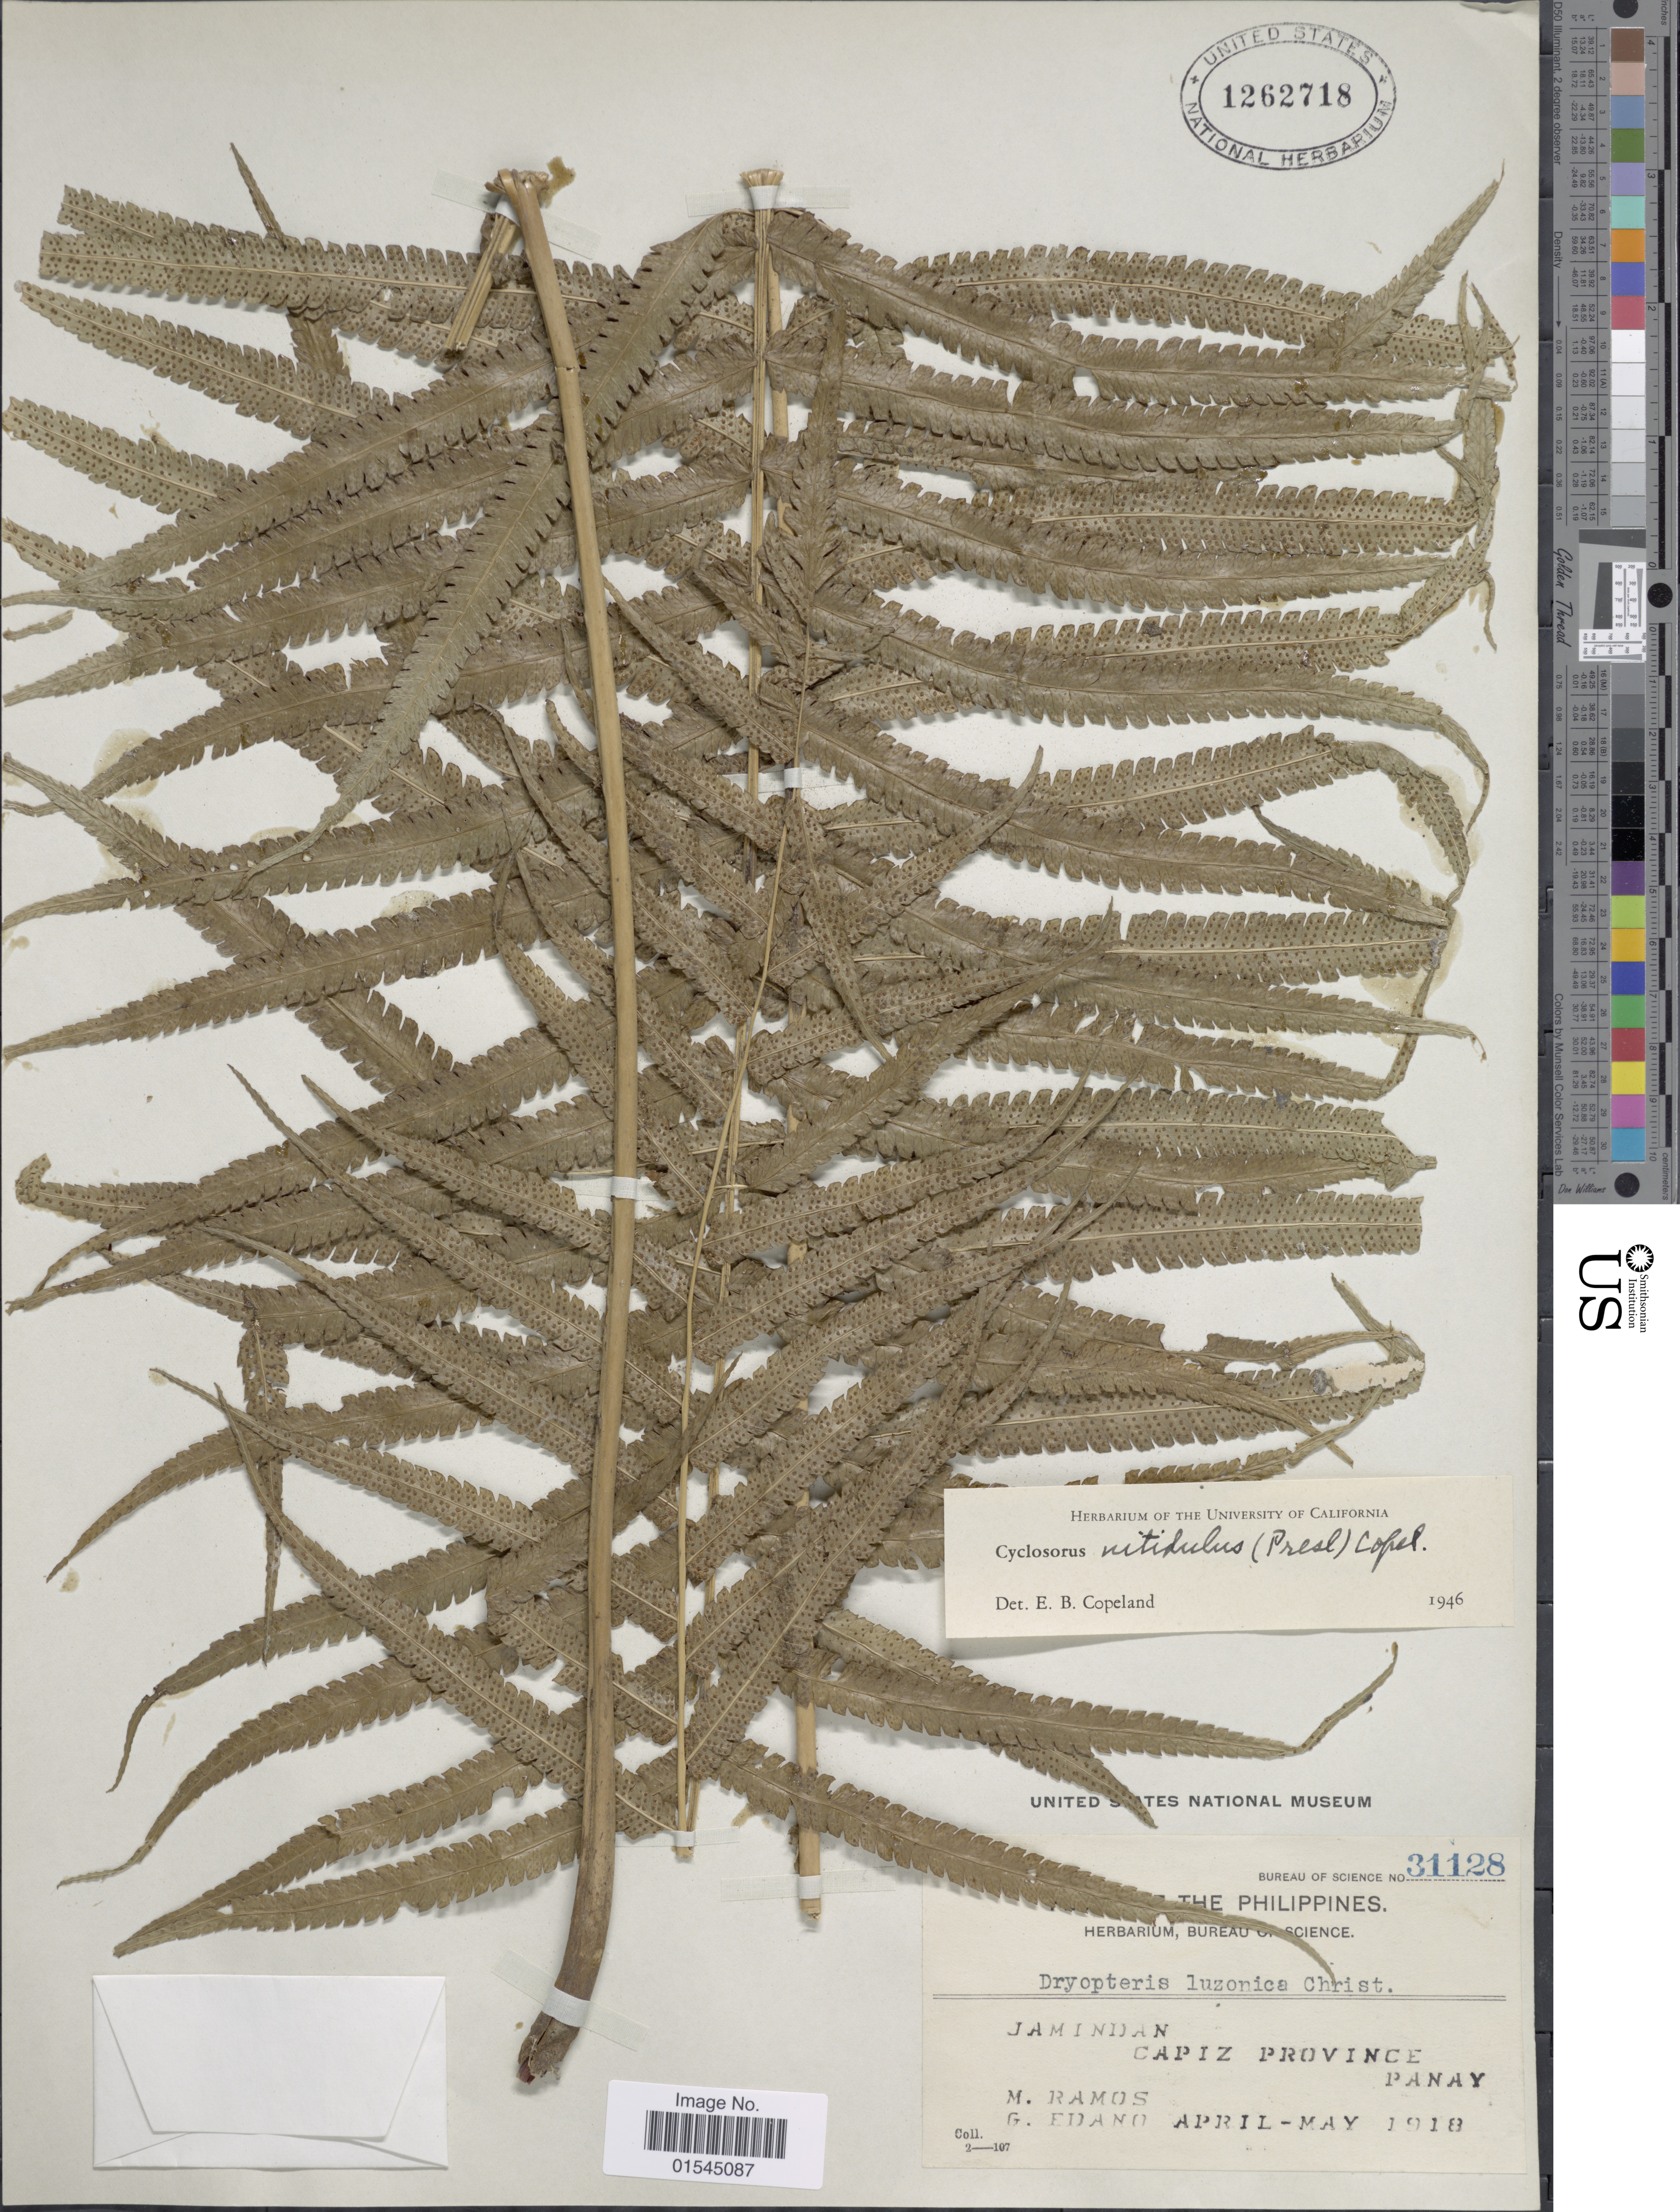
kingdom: Plantae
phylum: Tracheophyta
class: Polypodiopsida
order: Polypodiales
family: Thelypteridaceae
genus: Sphaerostephanos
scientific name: Sphaerostephanos productus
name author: (Kaulf.) Holttum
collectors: M. Ramos & G. Edaño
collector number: Bureau of Science 31128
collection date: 1918-04/1918-05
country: Philippines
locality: Jamindan. Capiz Province. Panay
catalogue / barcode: US 1262718